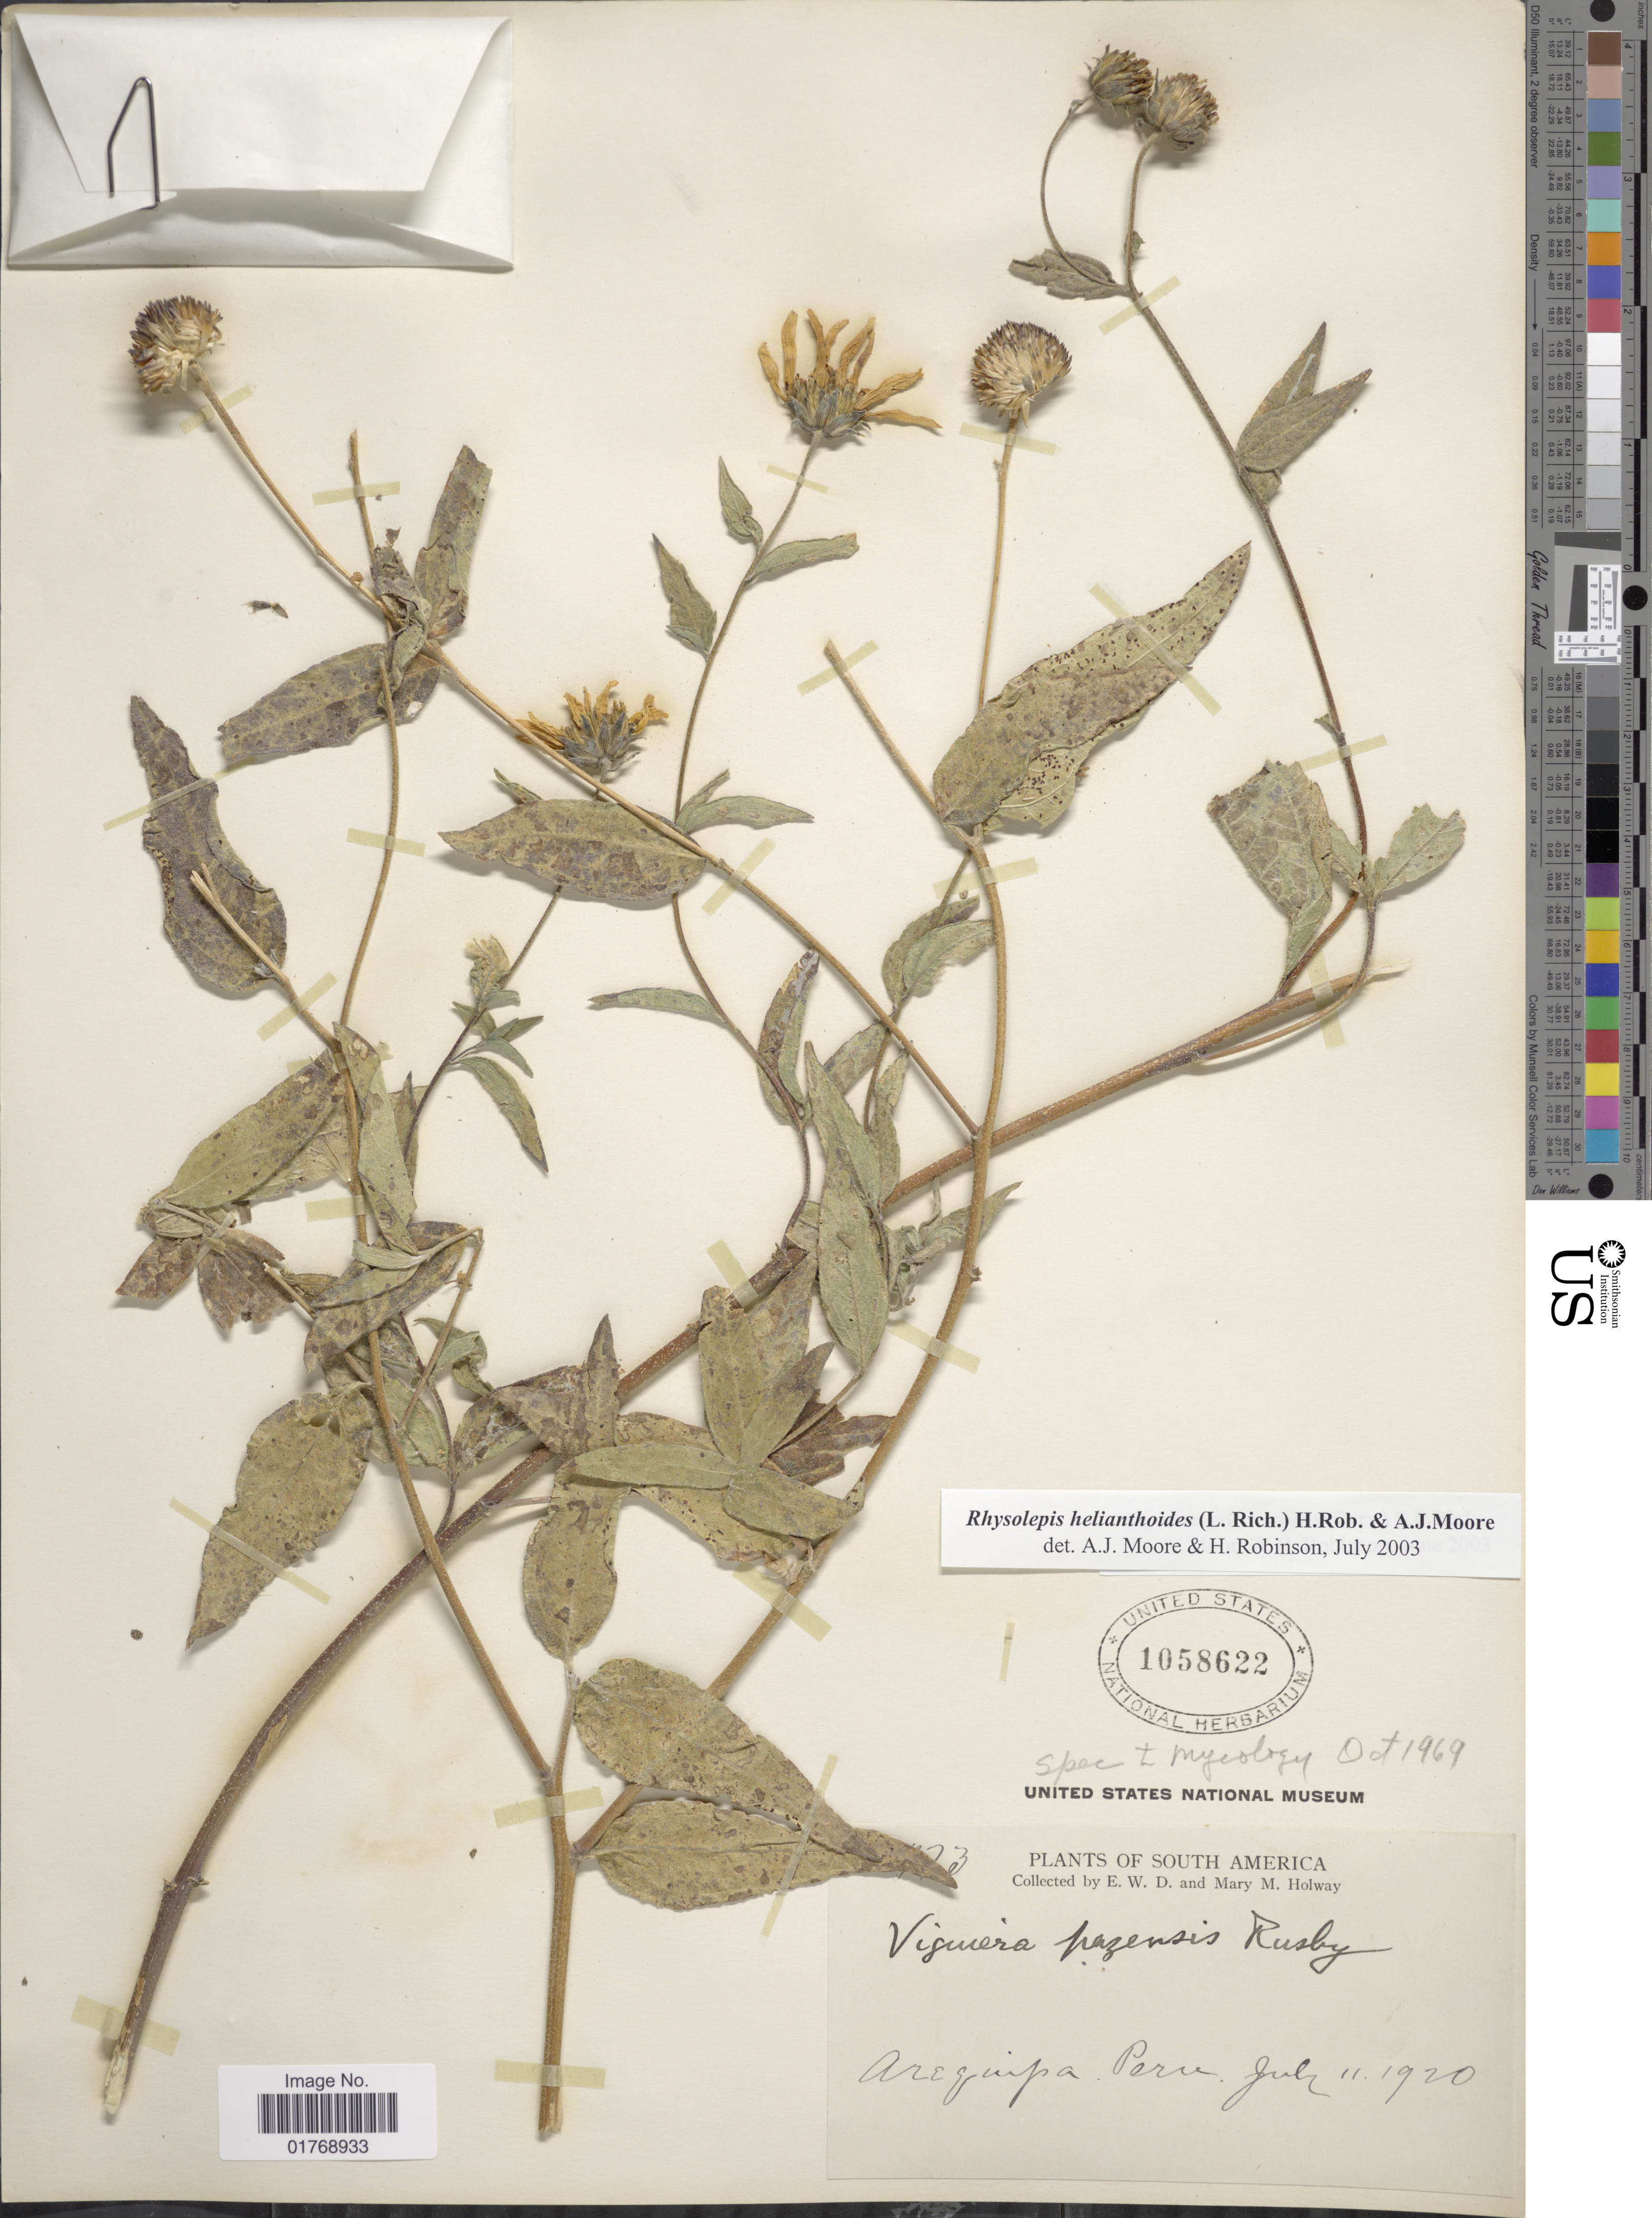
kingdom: Plantae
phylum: Tracheophyta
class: Magnoliopsida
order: Asterales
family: Asteraceae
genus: Viguiera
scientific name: Viguiera procumbens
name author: (Pers.) S.F. Blake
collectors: E. W. D. Holway & M. M. Holway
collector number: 73*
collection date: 1920-07-11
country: Peru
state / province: Arequipa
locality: Arequipa, Peru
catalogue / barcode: US 1058622